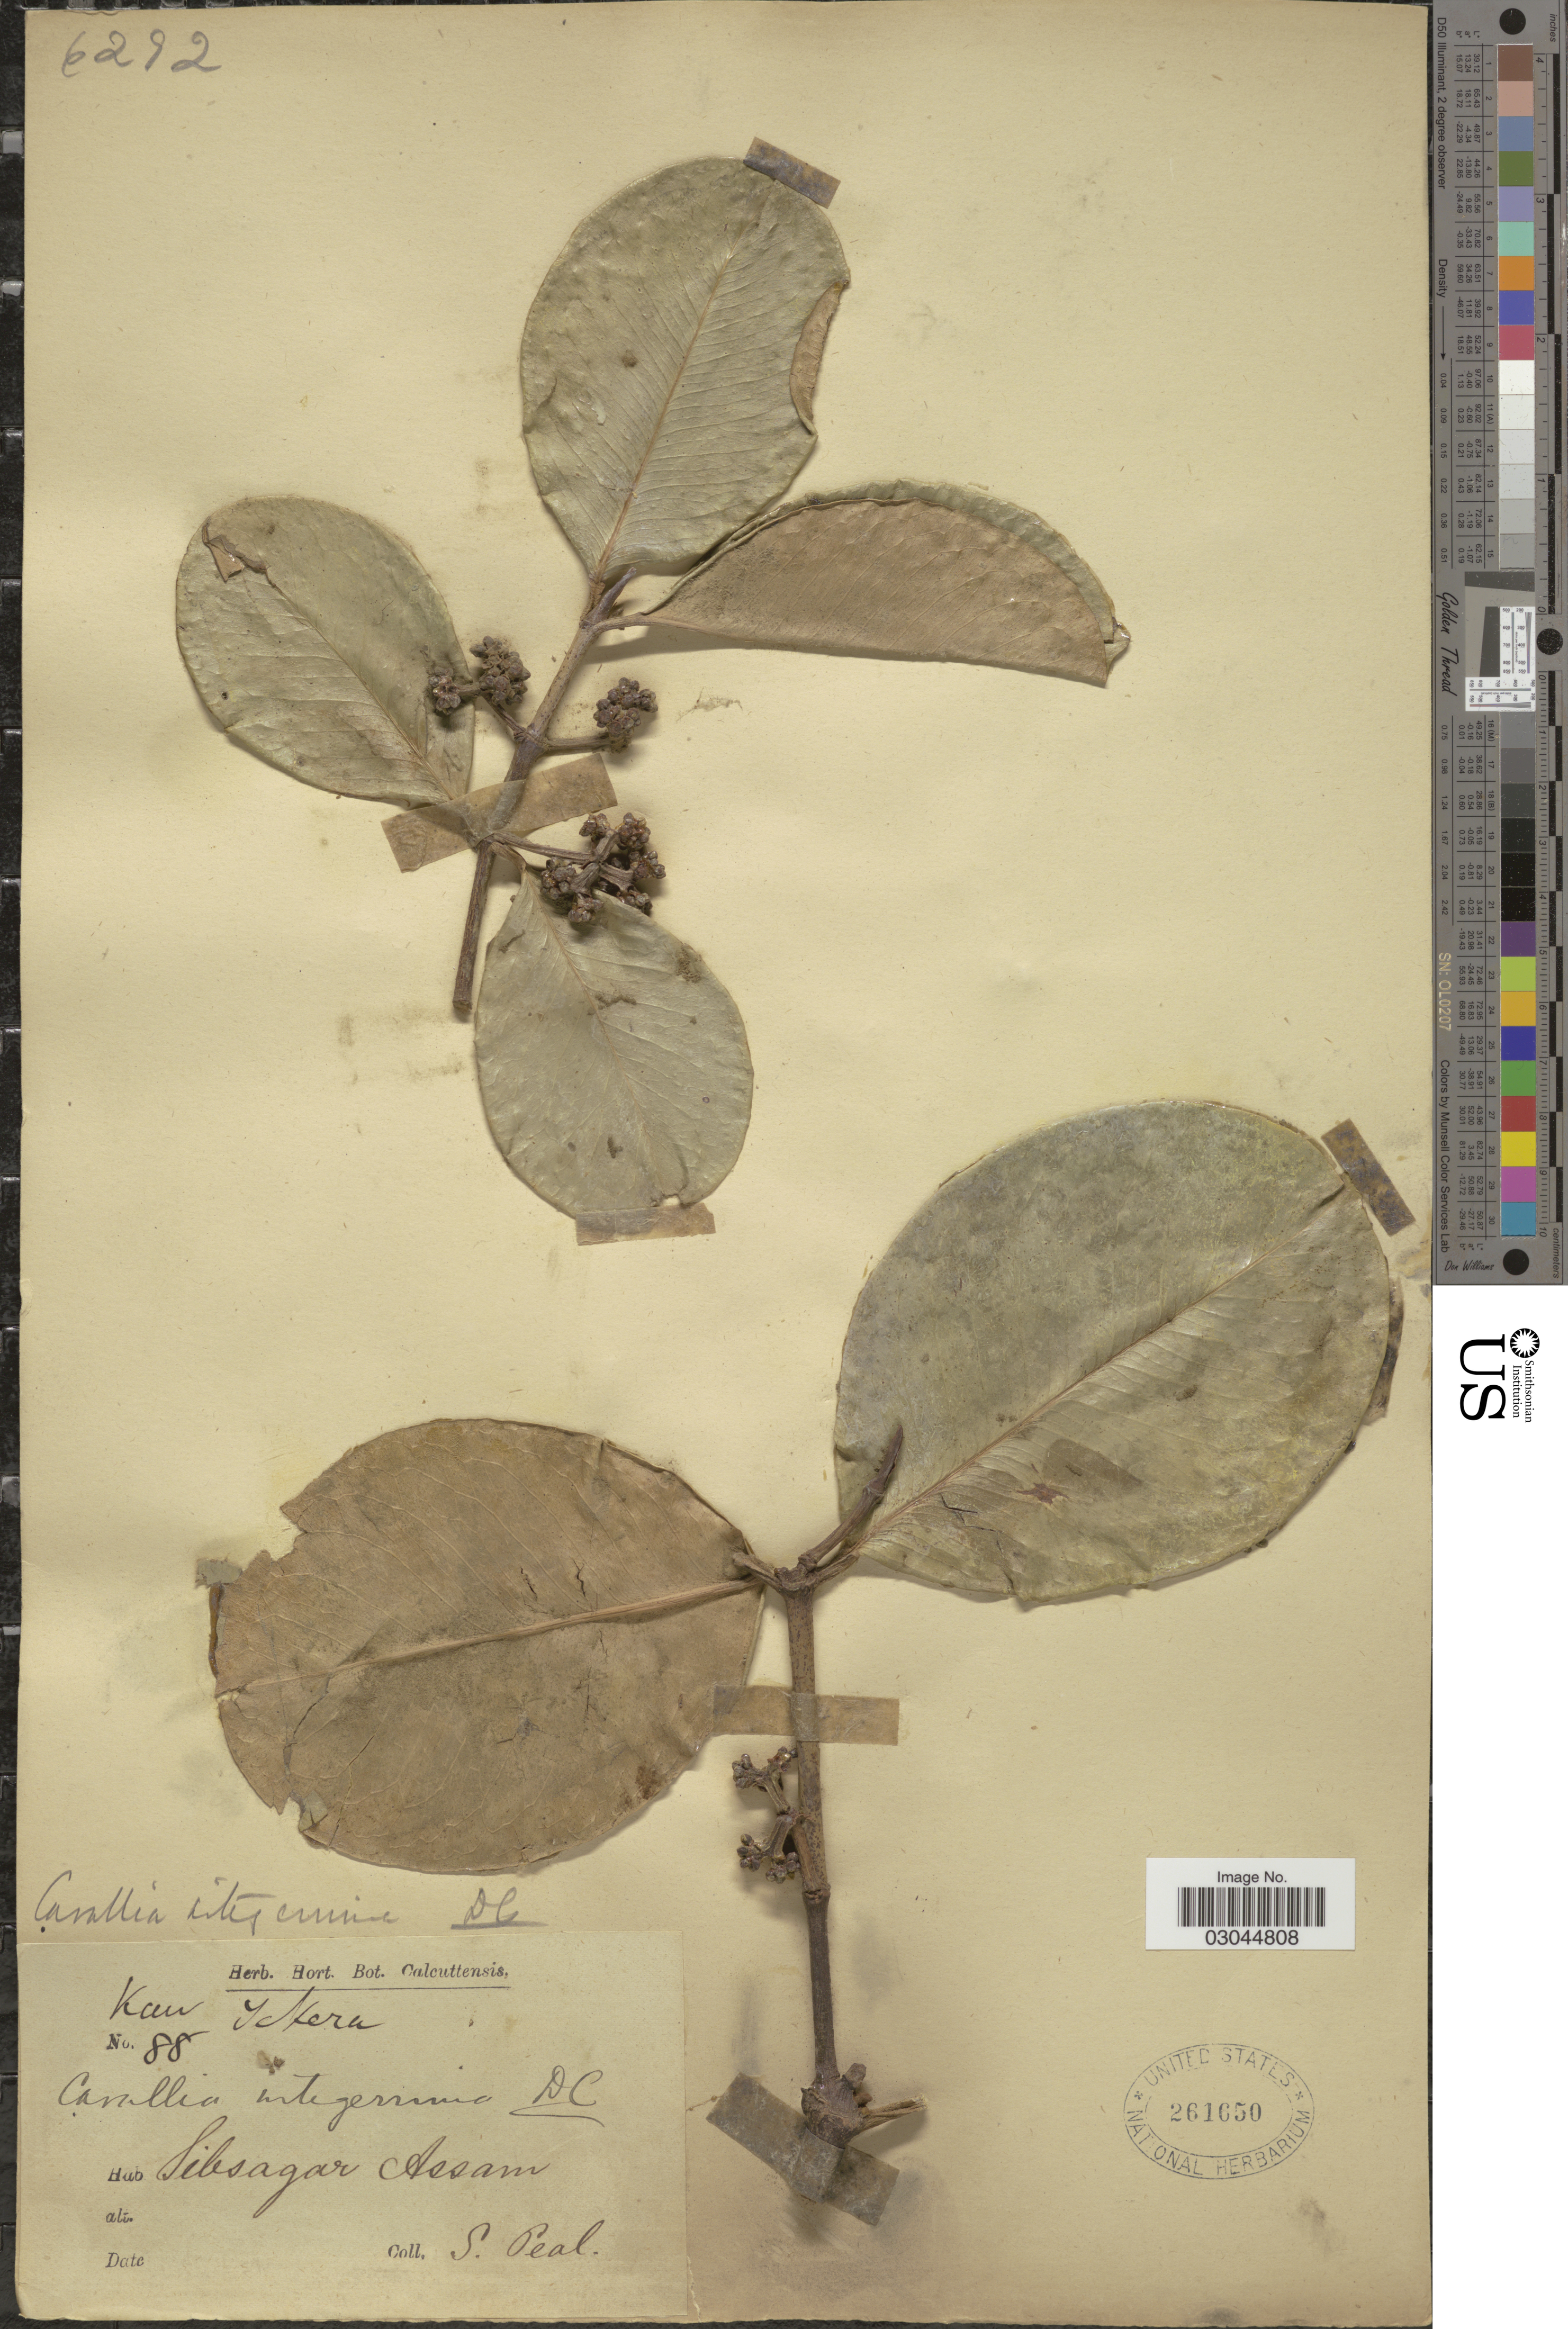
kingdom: Plantae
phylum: Tracheophyta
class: Magnoliopsida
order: Malpighiales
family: Rhizophoraceae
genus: Carallia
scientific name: Carallia integerrima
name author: DC.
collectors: S. Peal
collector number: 88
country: India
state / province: Assam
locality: Sibsagar.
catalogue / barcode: US 261650